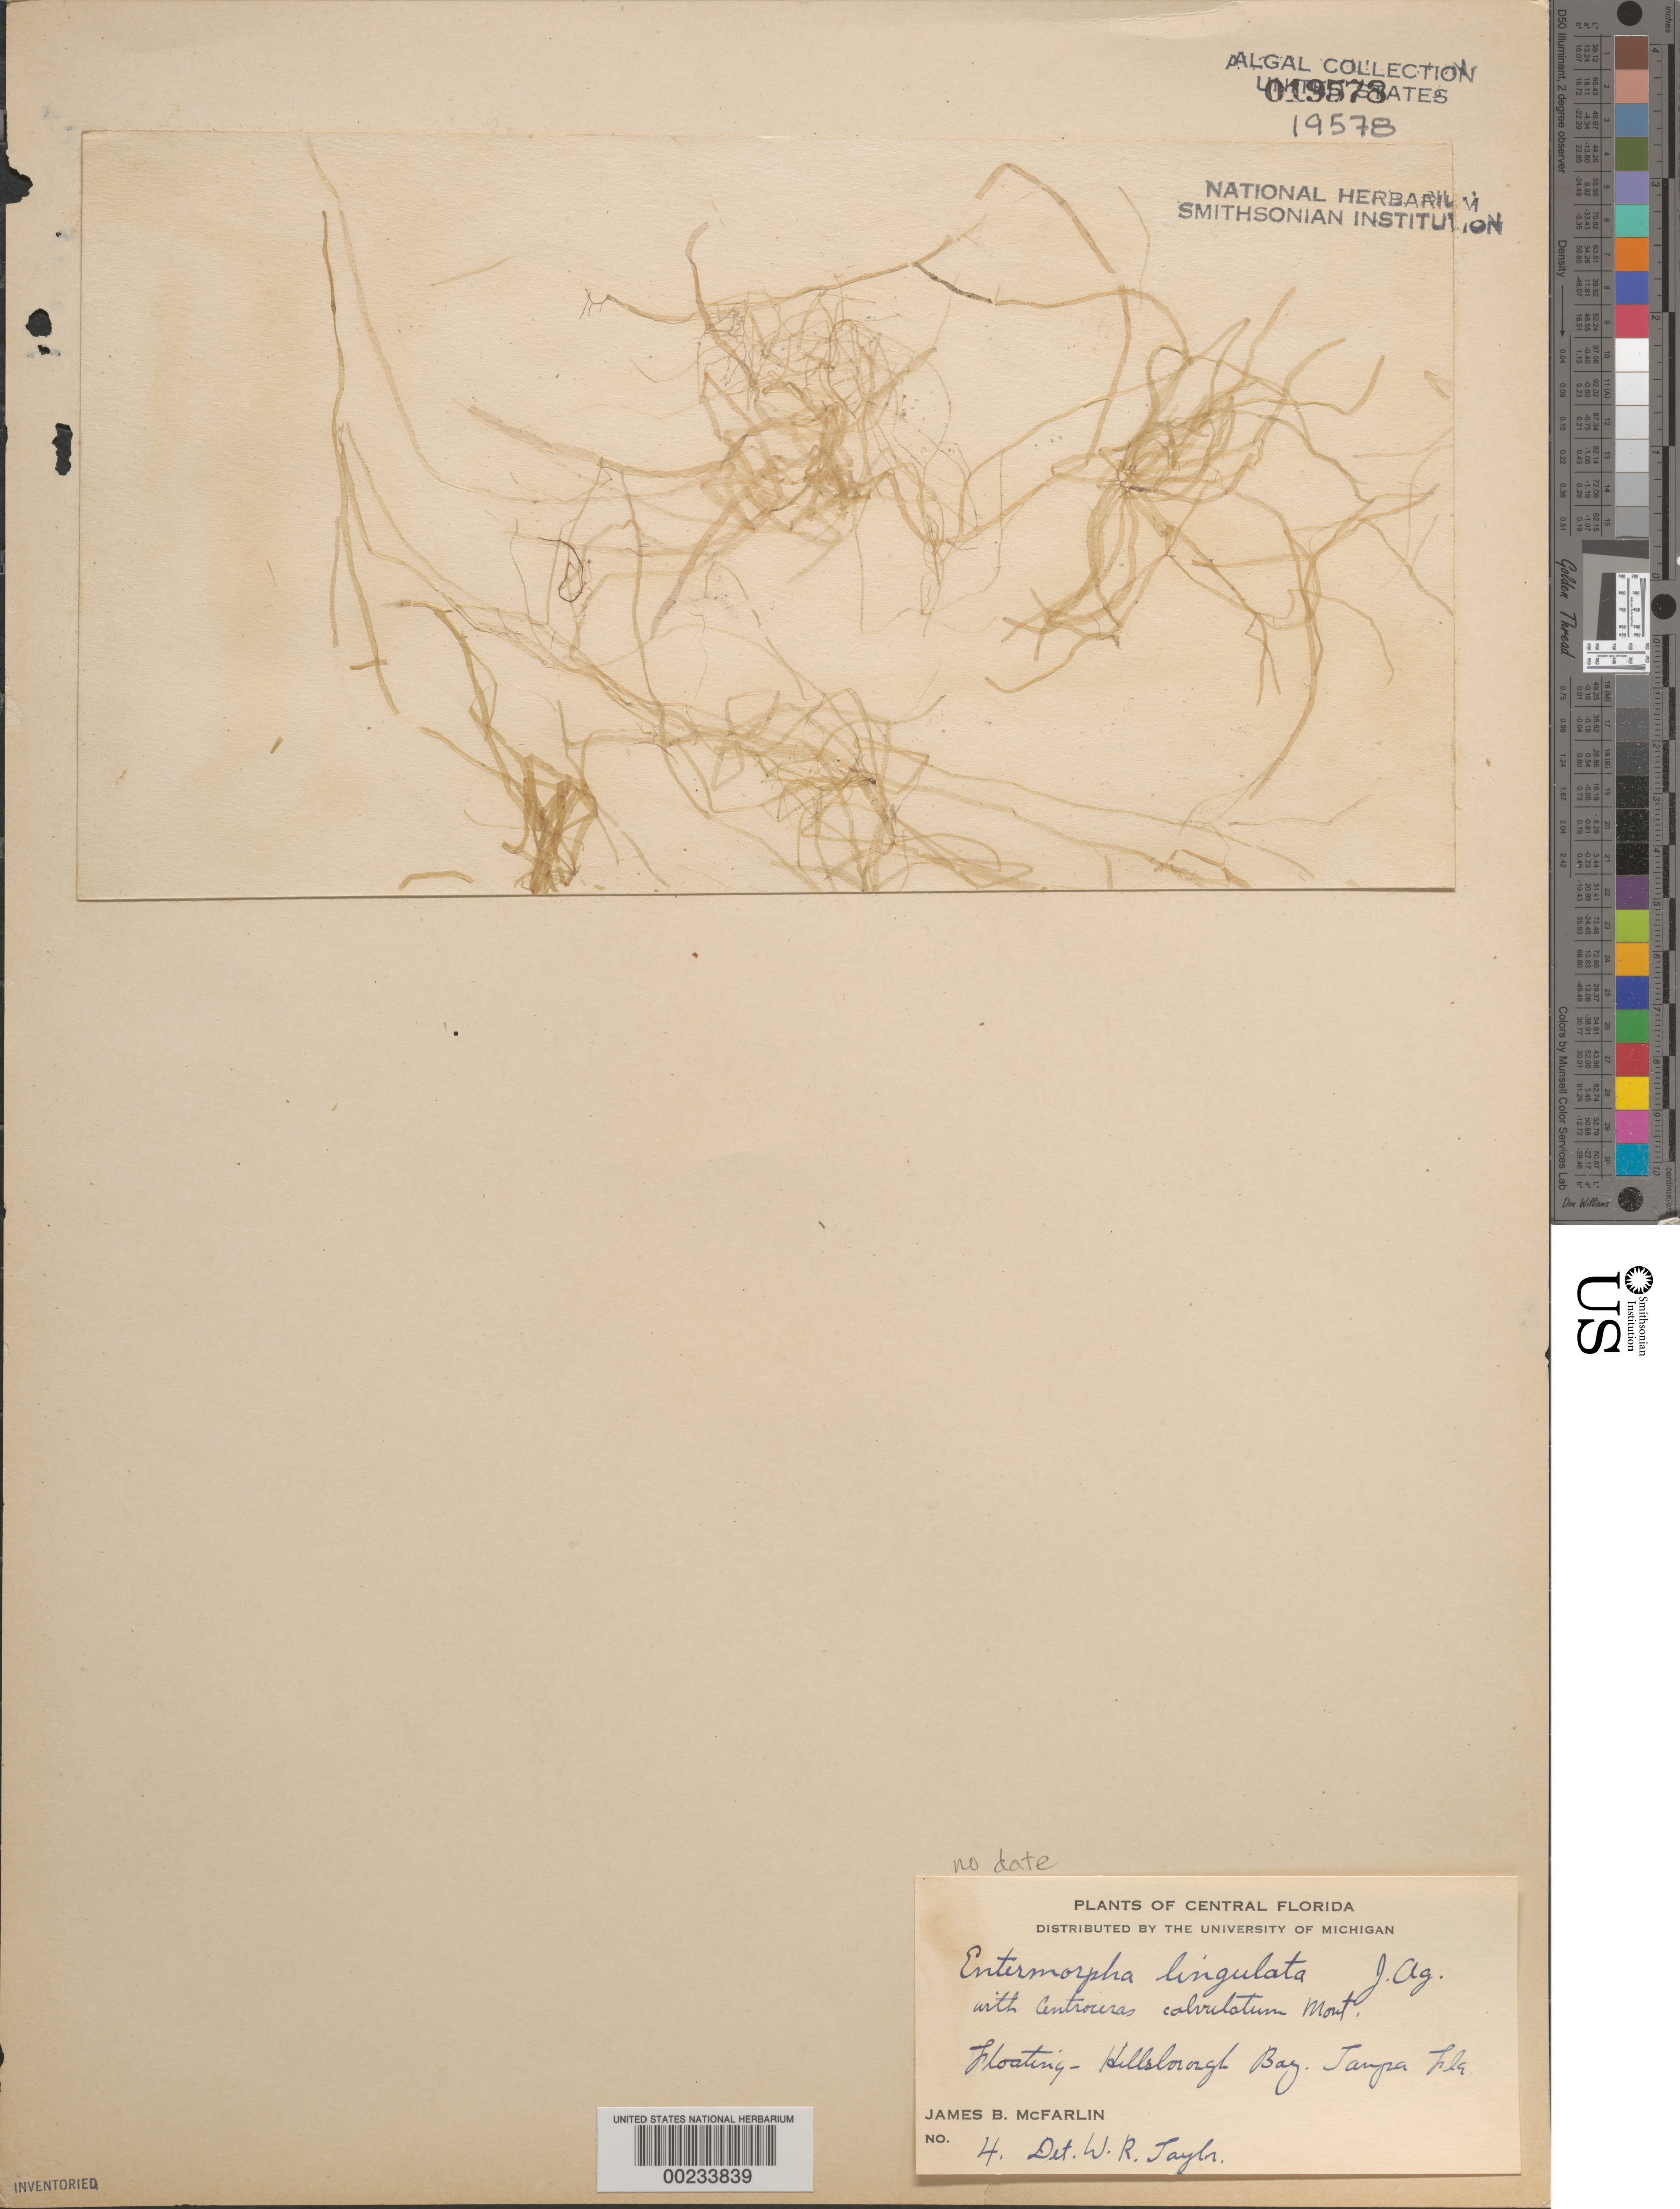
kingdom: Plantae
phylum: Chlorophyta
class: Ulvophyceae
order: Ulvales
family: Ulvaceae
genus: Ulva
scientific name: Ulva flexuosa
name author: Wulfen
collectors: J. McFarlin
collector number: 4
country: United States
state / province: Florida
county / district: Hillsborough County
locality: Hillsborough Bay, Tampa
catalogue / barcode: US 19578